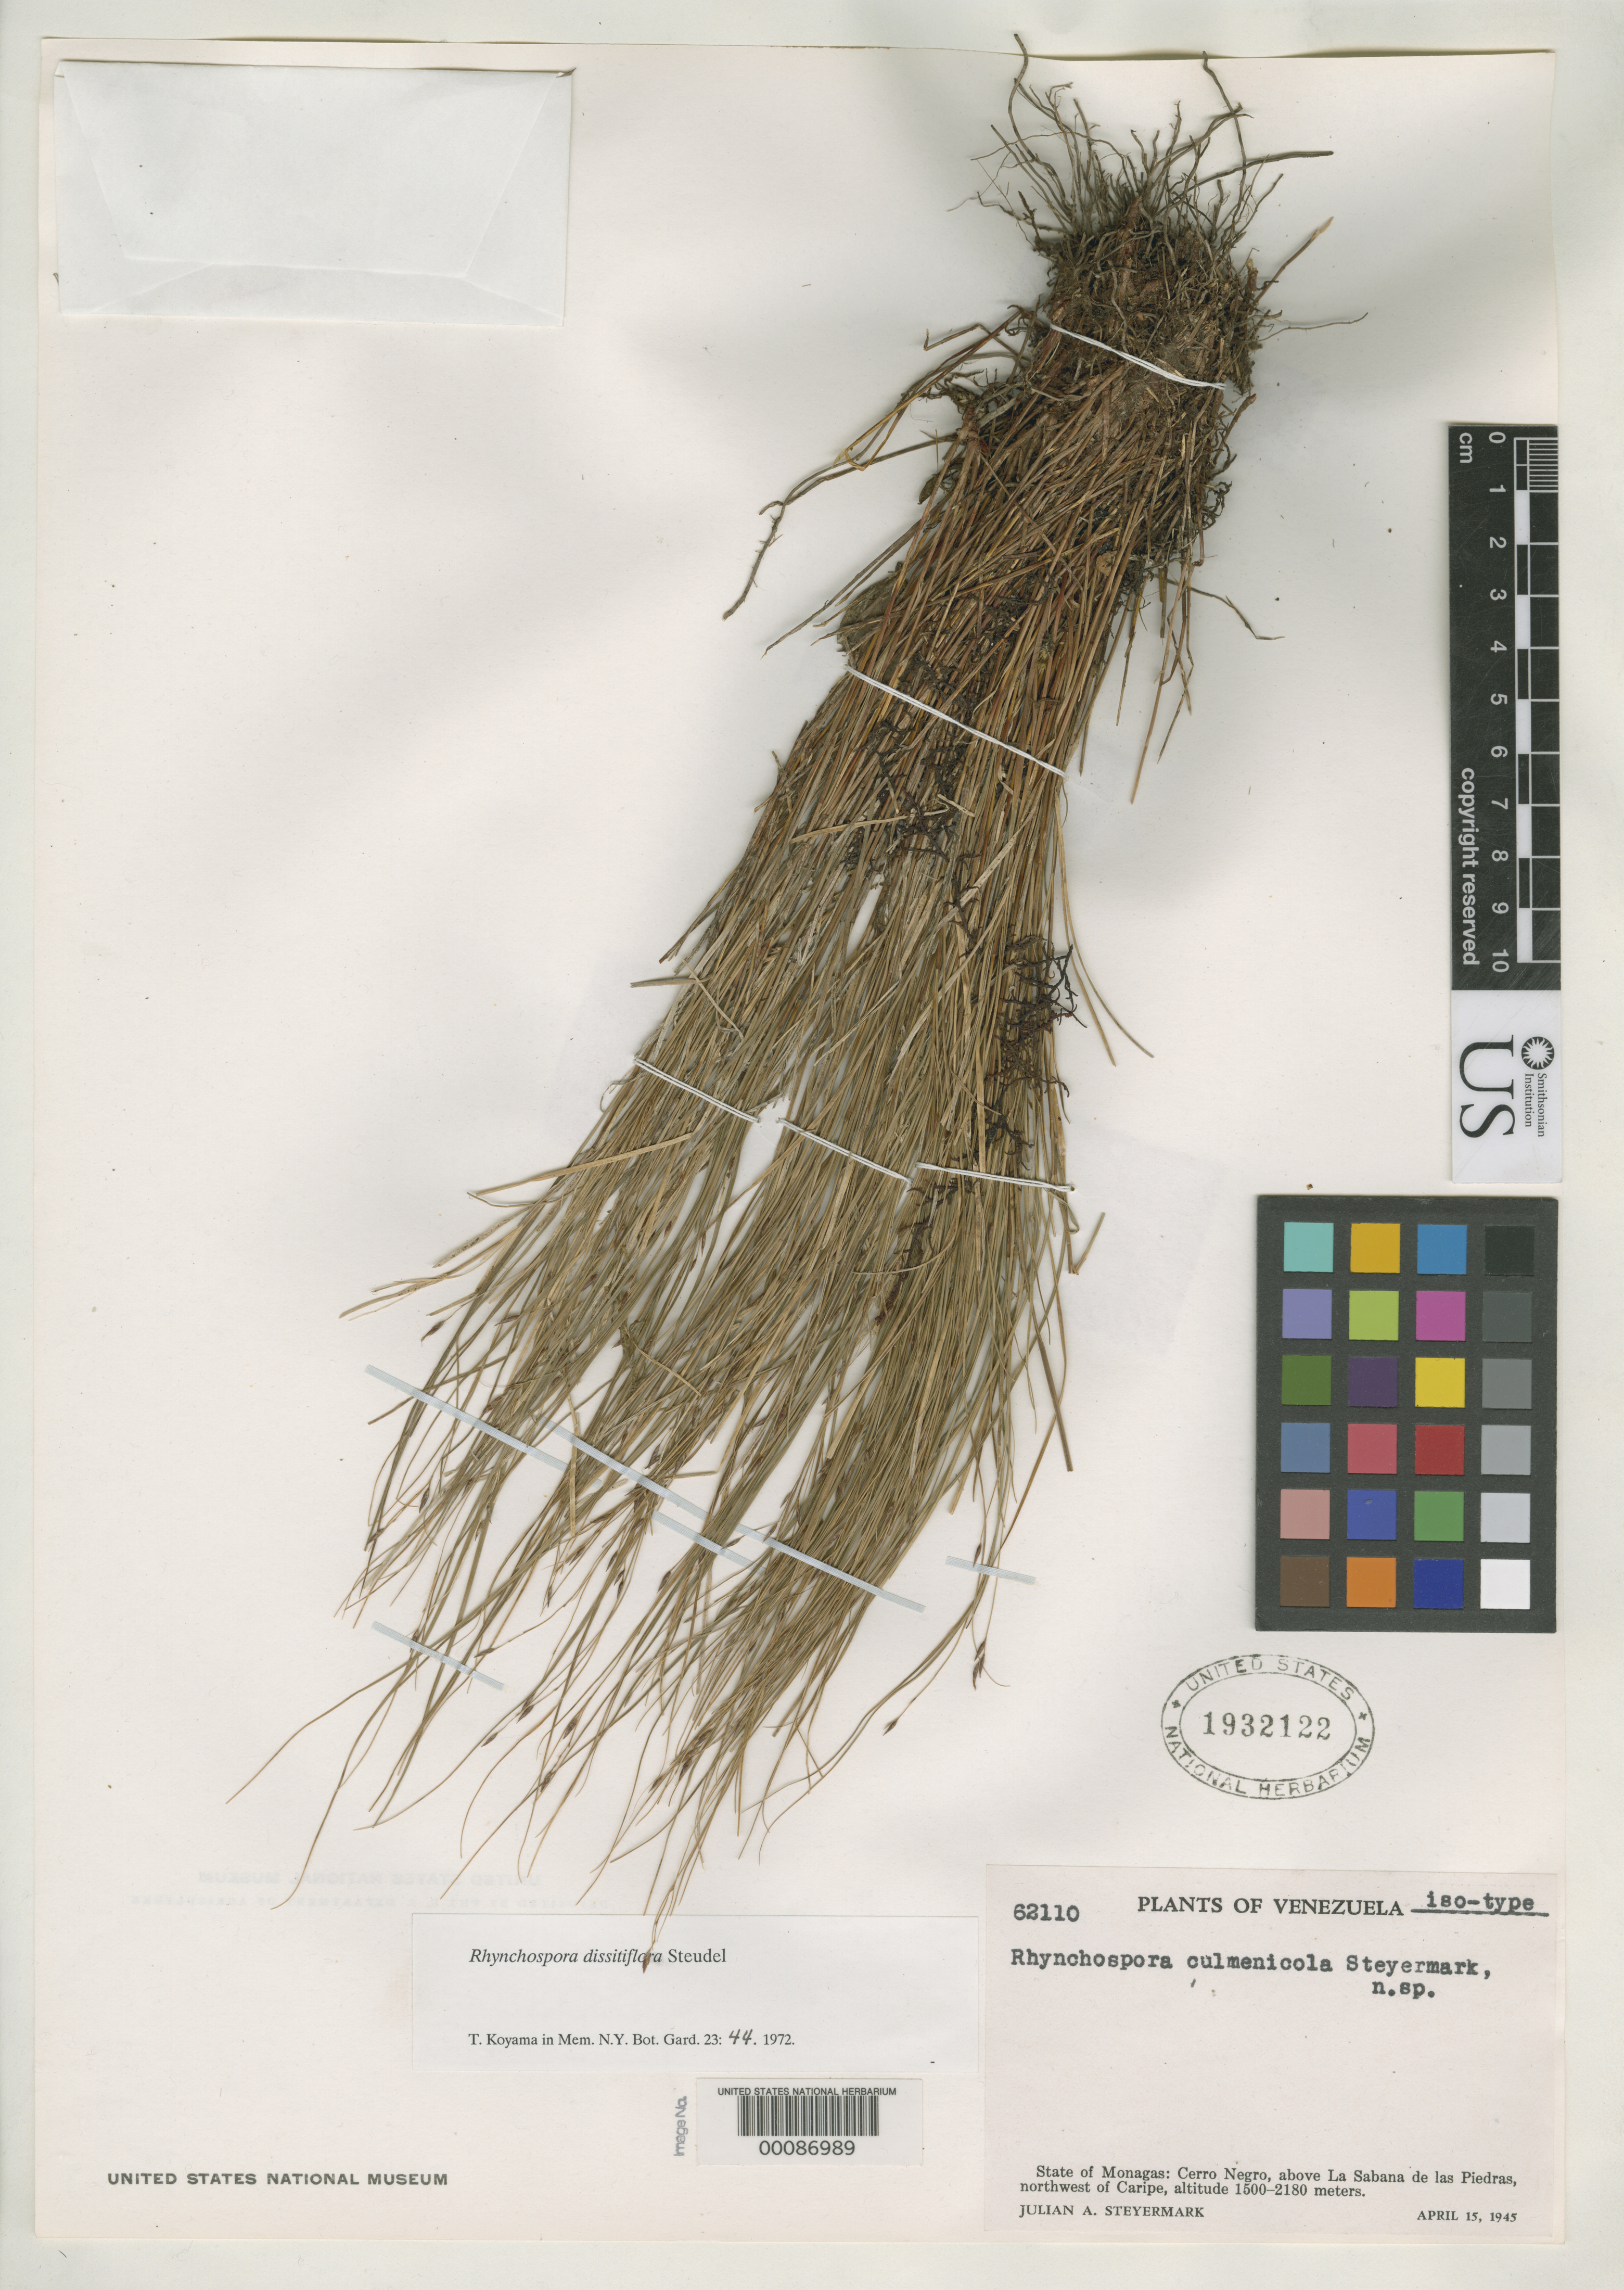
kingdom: Plantae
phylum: Tracheophyta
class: Liliopsida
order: Poales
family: Cyperaceae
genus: Rhynchospora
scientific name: Rhynchospora culmenicola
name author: Steyerm.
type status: Isotype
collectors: J. Steyermark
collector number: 62110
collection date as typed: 15 Apr 1945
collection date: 1945-04-15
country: Venezuela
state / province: Monagas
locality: Cerro Negro, above La Sabana de las Piedras.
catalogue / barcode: US 1932122